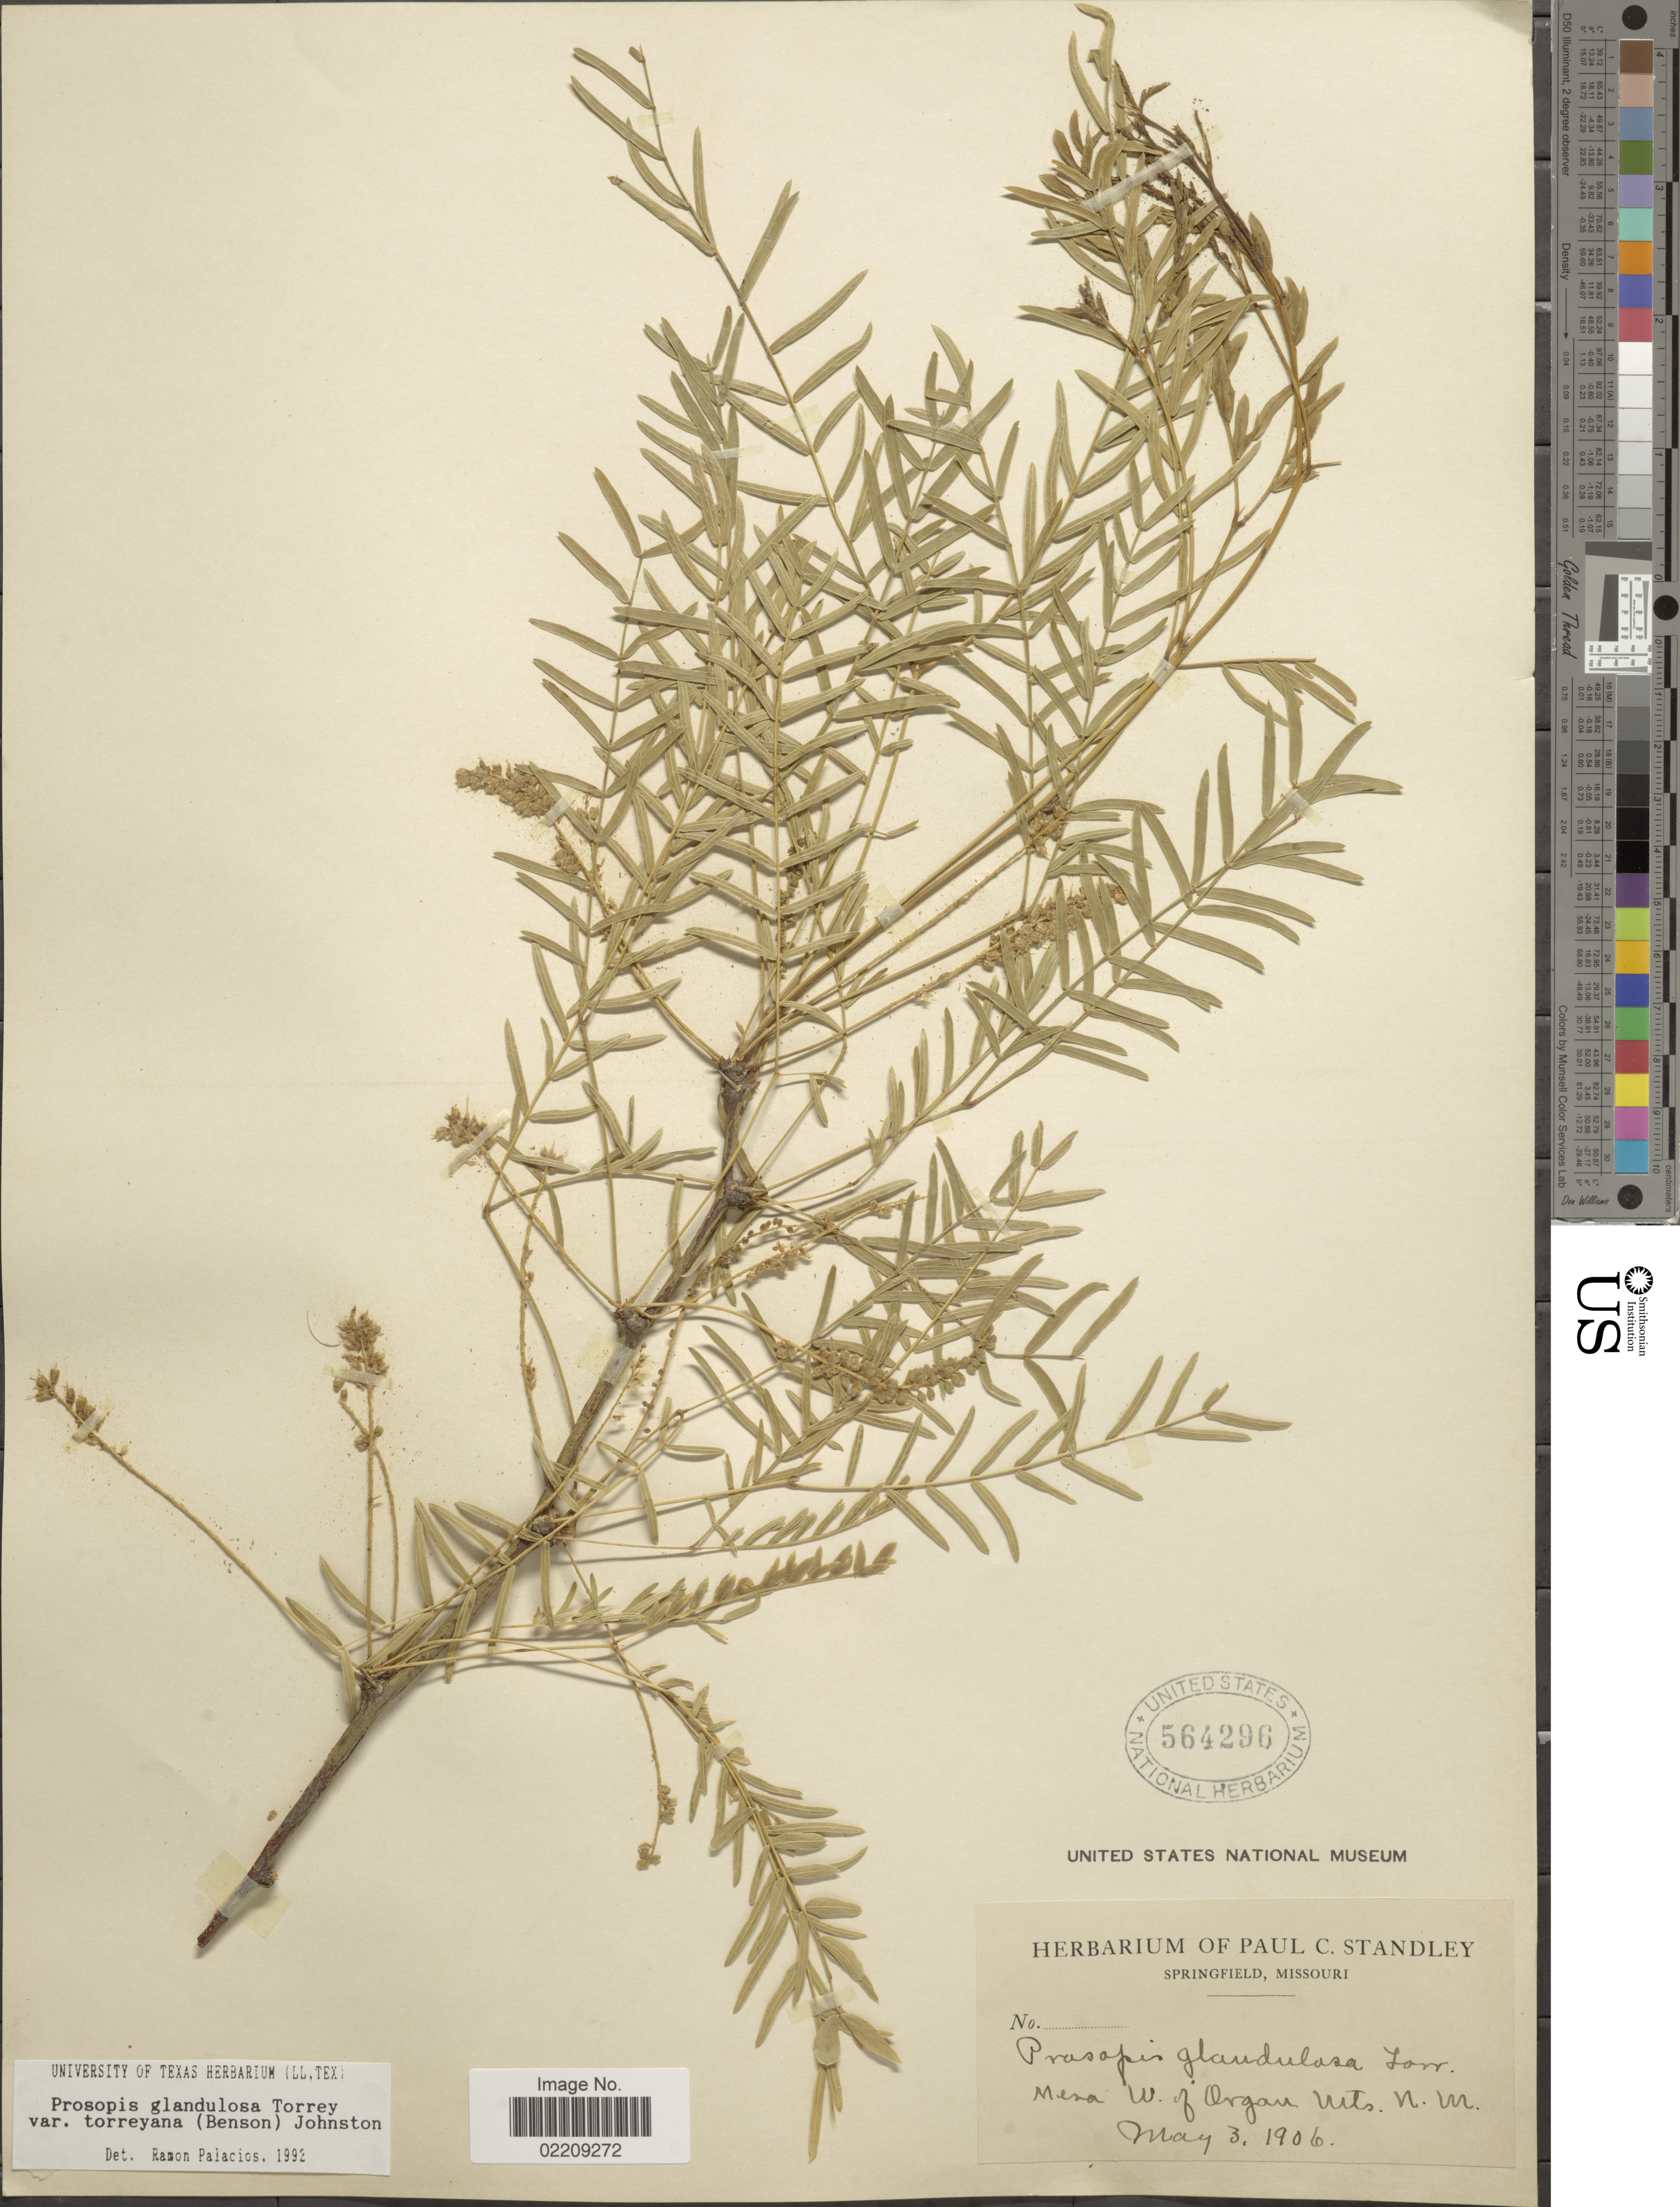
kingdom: Plantae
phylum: Tracheophyta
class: Magnoliopsida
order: Fabales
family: Fabaceae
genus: Neltuma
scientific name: Neltuma odorata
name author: (Torr. & Frém.) C. E. Hughes & G.P. Lewis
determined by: Strong, Mark T., (BOT), Smithsonian Institution - National Museum of Natural History (UNITED STATES)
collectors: ex herb. Paul C. Standley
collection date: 1906-05-03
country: United States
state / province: New Mexico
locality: Mesa W. of Organ Mts.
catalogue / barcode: US 564296